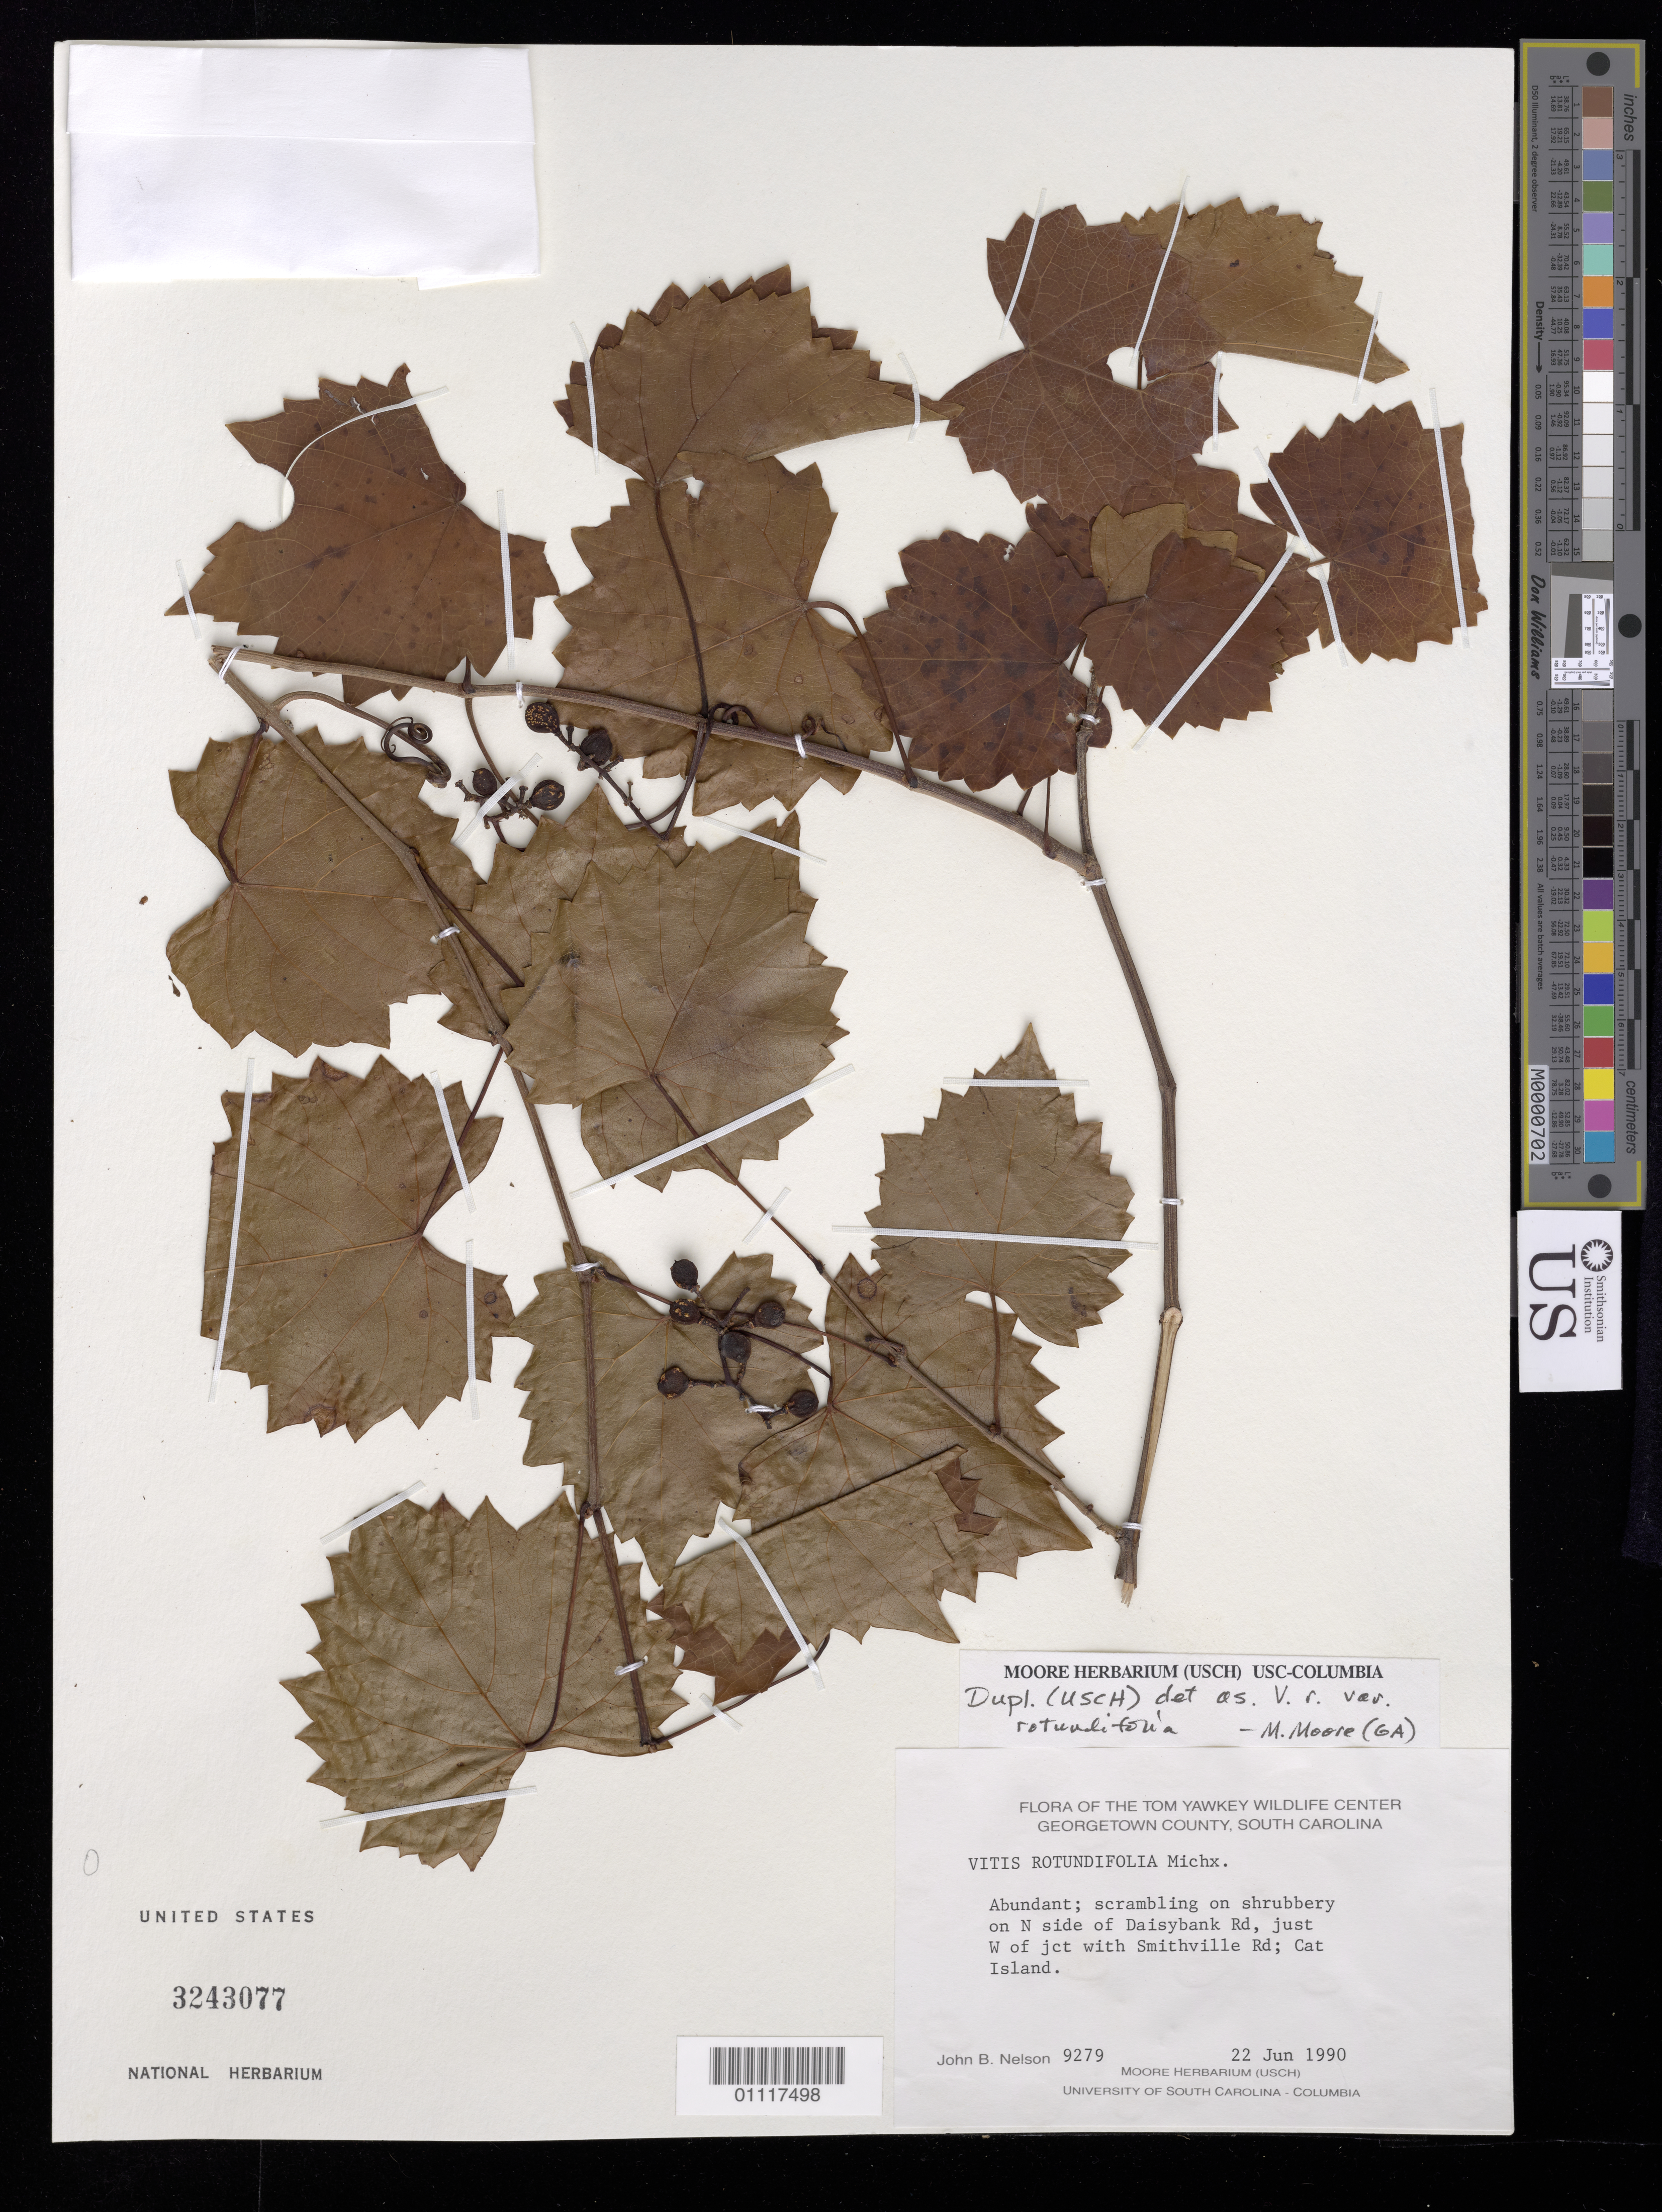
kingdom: Plantae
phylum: Tracheophyta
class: Magnoliopsida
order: Vitales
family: Vitaceae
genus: Vitis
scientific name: Vitis rotundifolia var. rotundifolia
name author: Michx.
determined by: Moore, M.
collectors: J. B. Nelson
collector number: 9279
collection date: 1990-06-22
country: United States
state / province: South Carolina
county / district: Georgetown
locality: N side of Daisybank, Rd, W of jct with Smithville Rd; Cat Island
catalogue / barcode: US 3243077